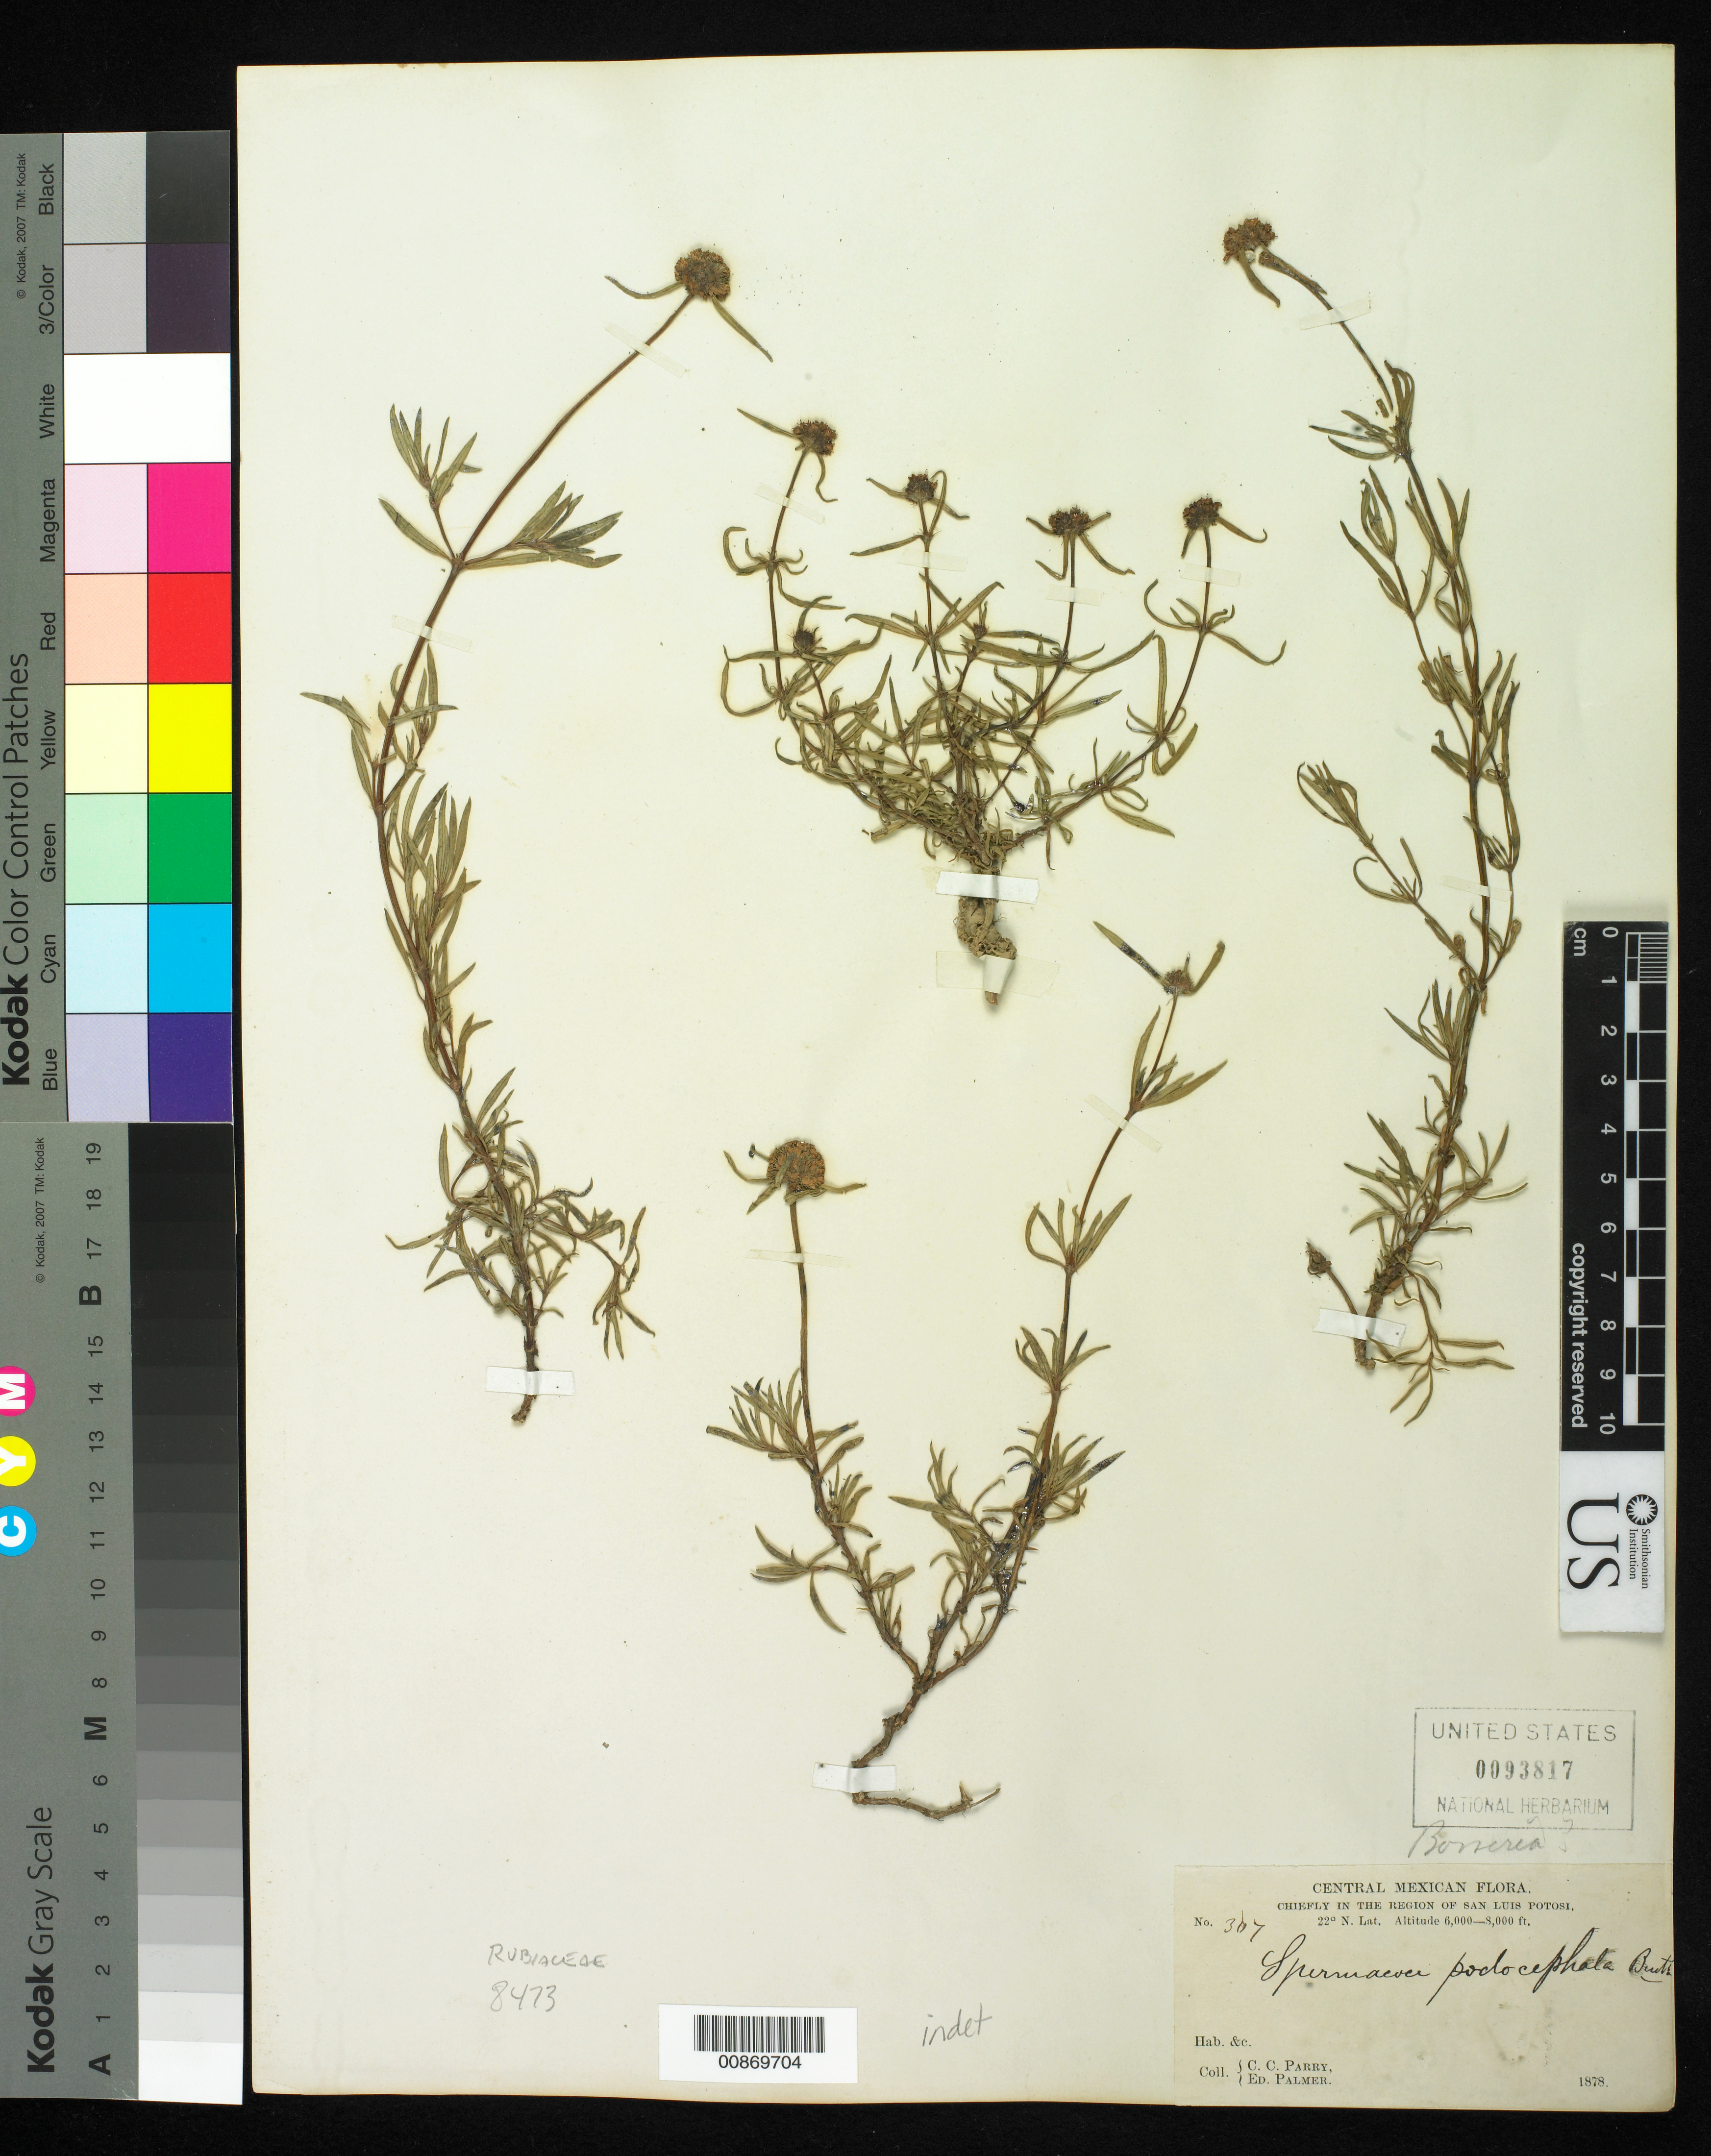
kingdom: Plantae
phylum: Tracheophyta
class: Magnoliopsida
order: Gentianales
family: Rubiaceae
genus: Borreria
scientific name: Borreria sp.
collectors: C. C. Parry & E. Palmer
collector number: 307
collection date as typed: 1878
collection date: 1878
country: Mexico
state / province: San Luis Potosí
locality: Chiefly in the region of San Luis Potosí.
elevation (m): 1829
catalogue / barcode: US 93817